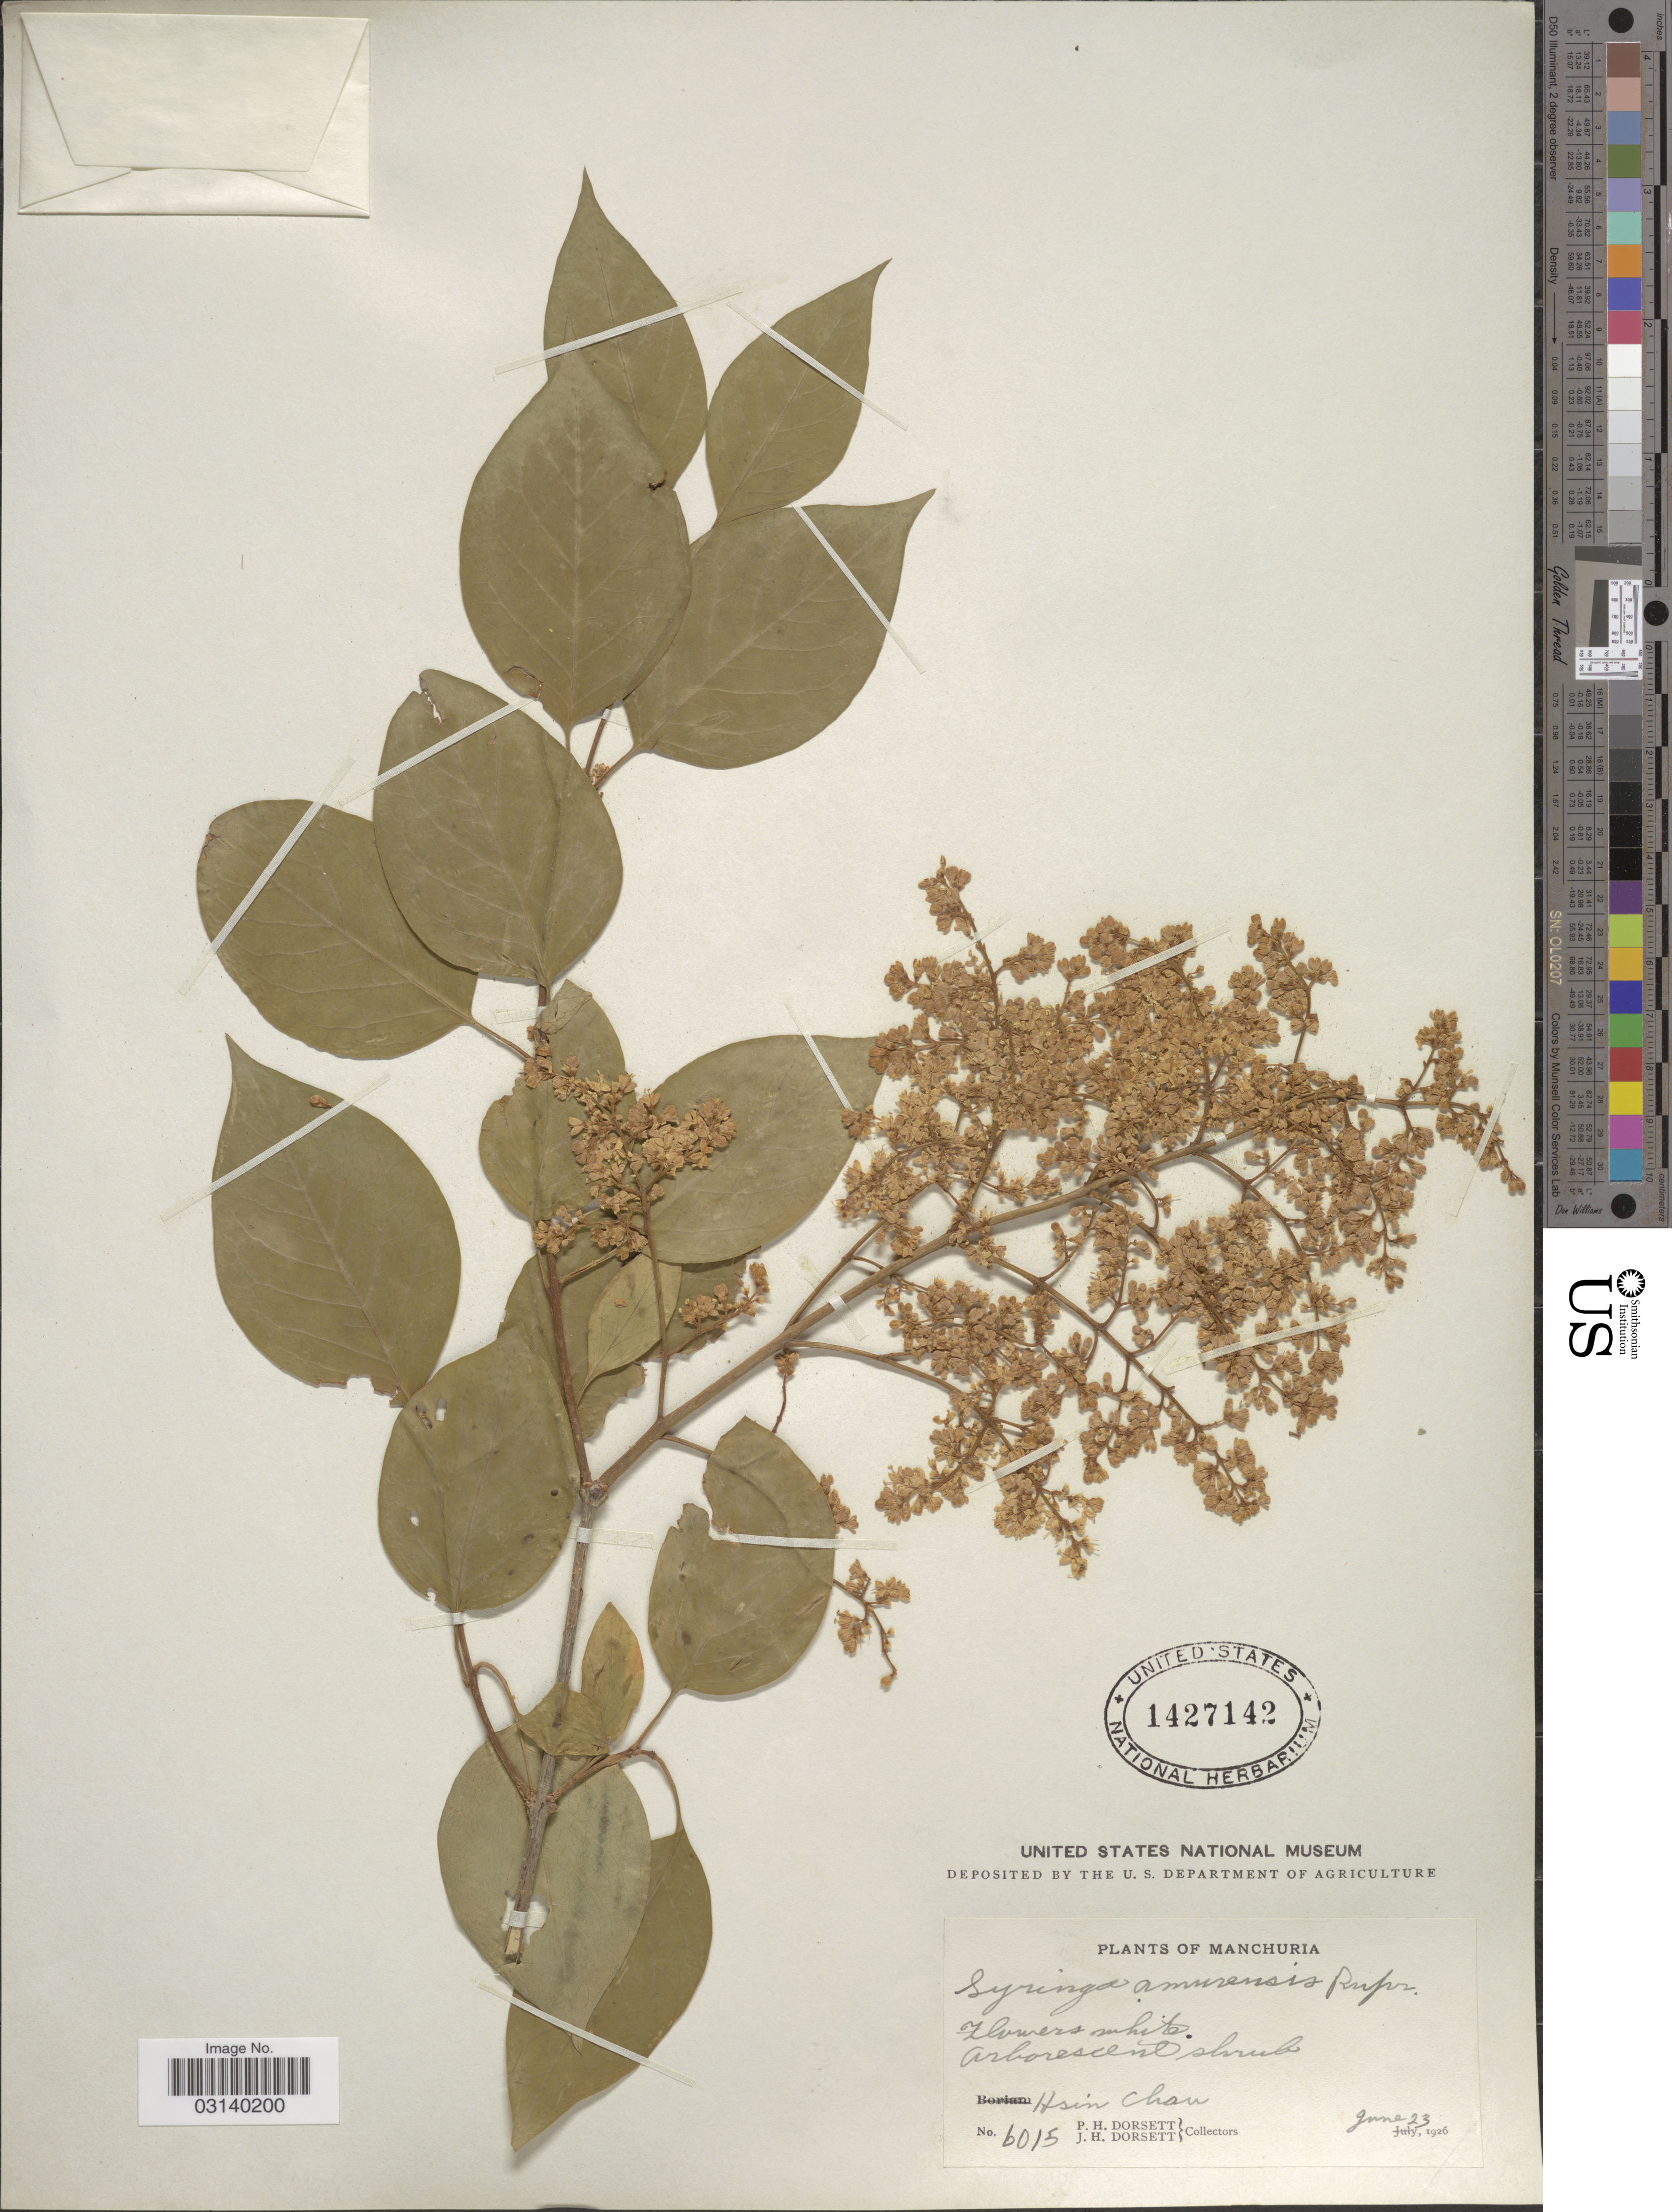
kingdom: Plantae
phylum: Tracheophyta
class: Magnoliopsida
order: Lamiales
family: Oleaceae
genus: Syringa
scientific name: Syringa amurensis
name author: Rupr.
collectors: P. H. Dorsett & J. Dorsett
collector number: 6015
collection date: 1926-06-23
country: China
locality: Manchuria. Hsin Chau.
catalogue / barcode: US 1427142